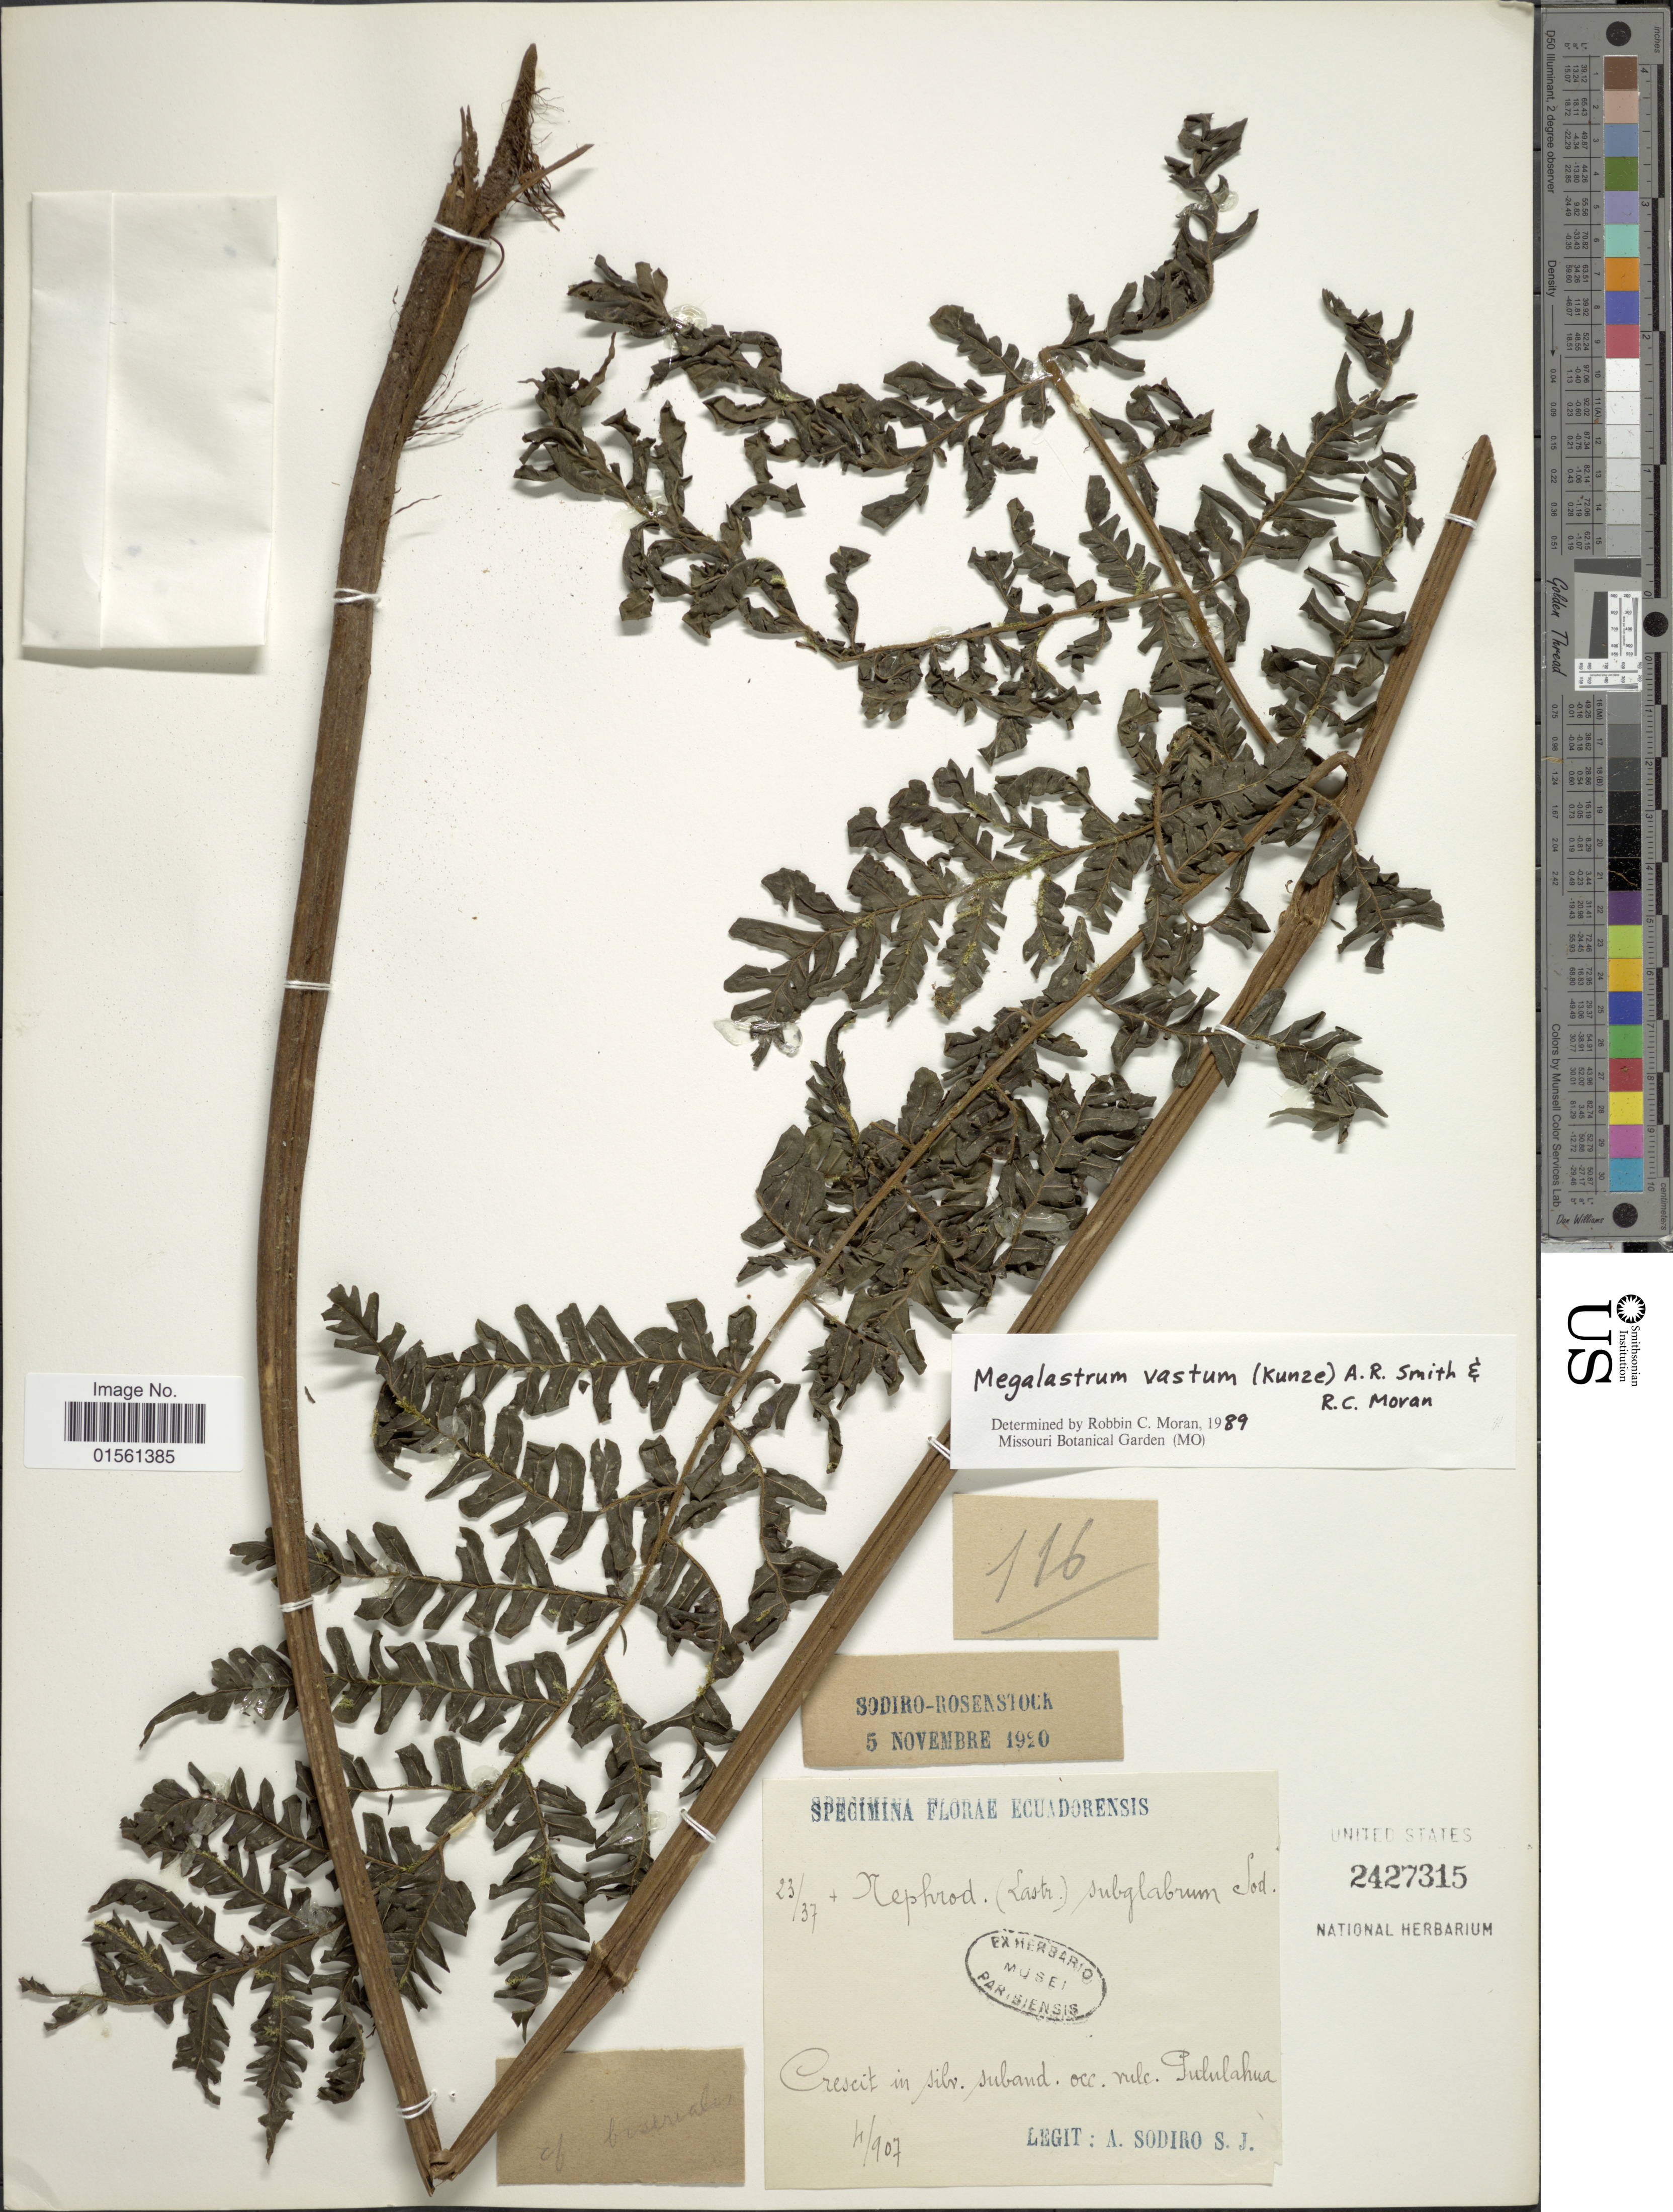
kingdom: Plantae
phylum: Tracheophyta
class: Polypodiopsida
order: Polypodiales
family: Dryopteridaceae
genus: Megalastrum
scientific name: Megalastrum vastum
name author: (Kunze) A.R. Sm. & R.C. Moran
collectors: A. Sodiro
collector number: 116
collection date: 1907-04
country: Ecuador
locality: Cresit in silv. suband. occ. nilc. Pululagua.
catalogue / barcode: US 2427315